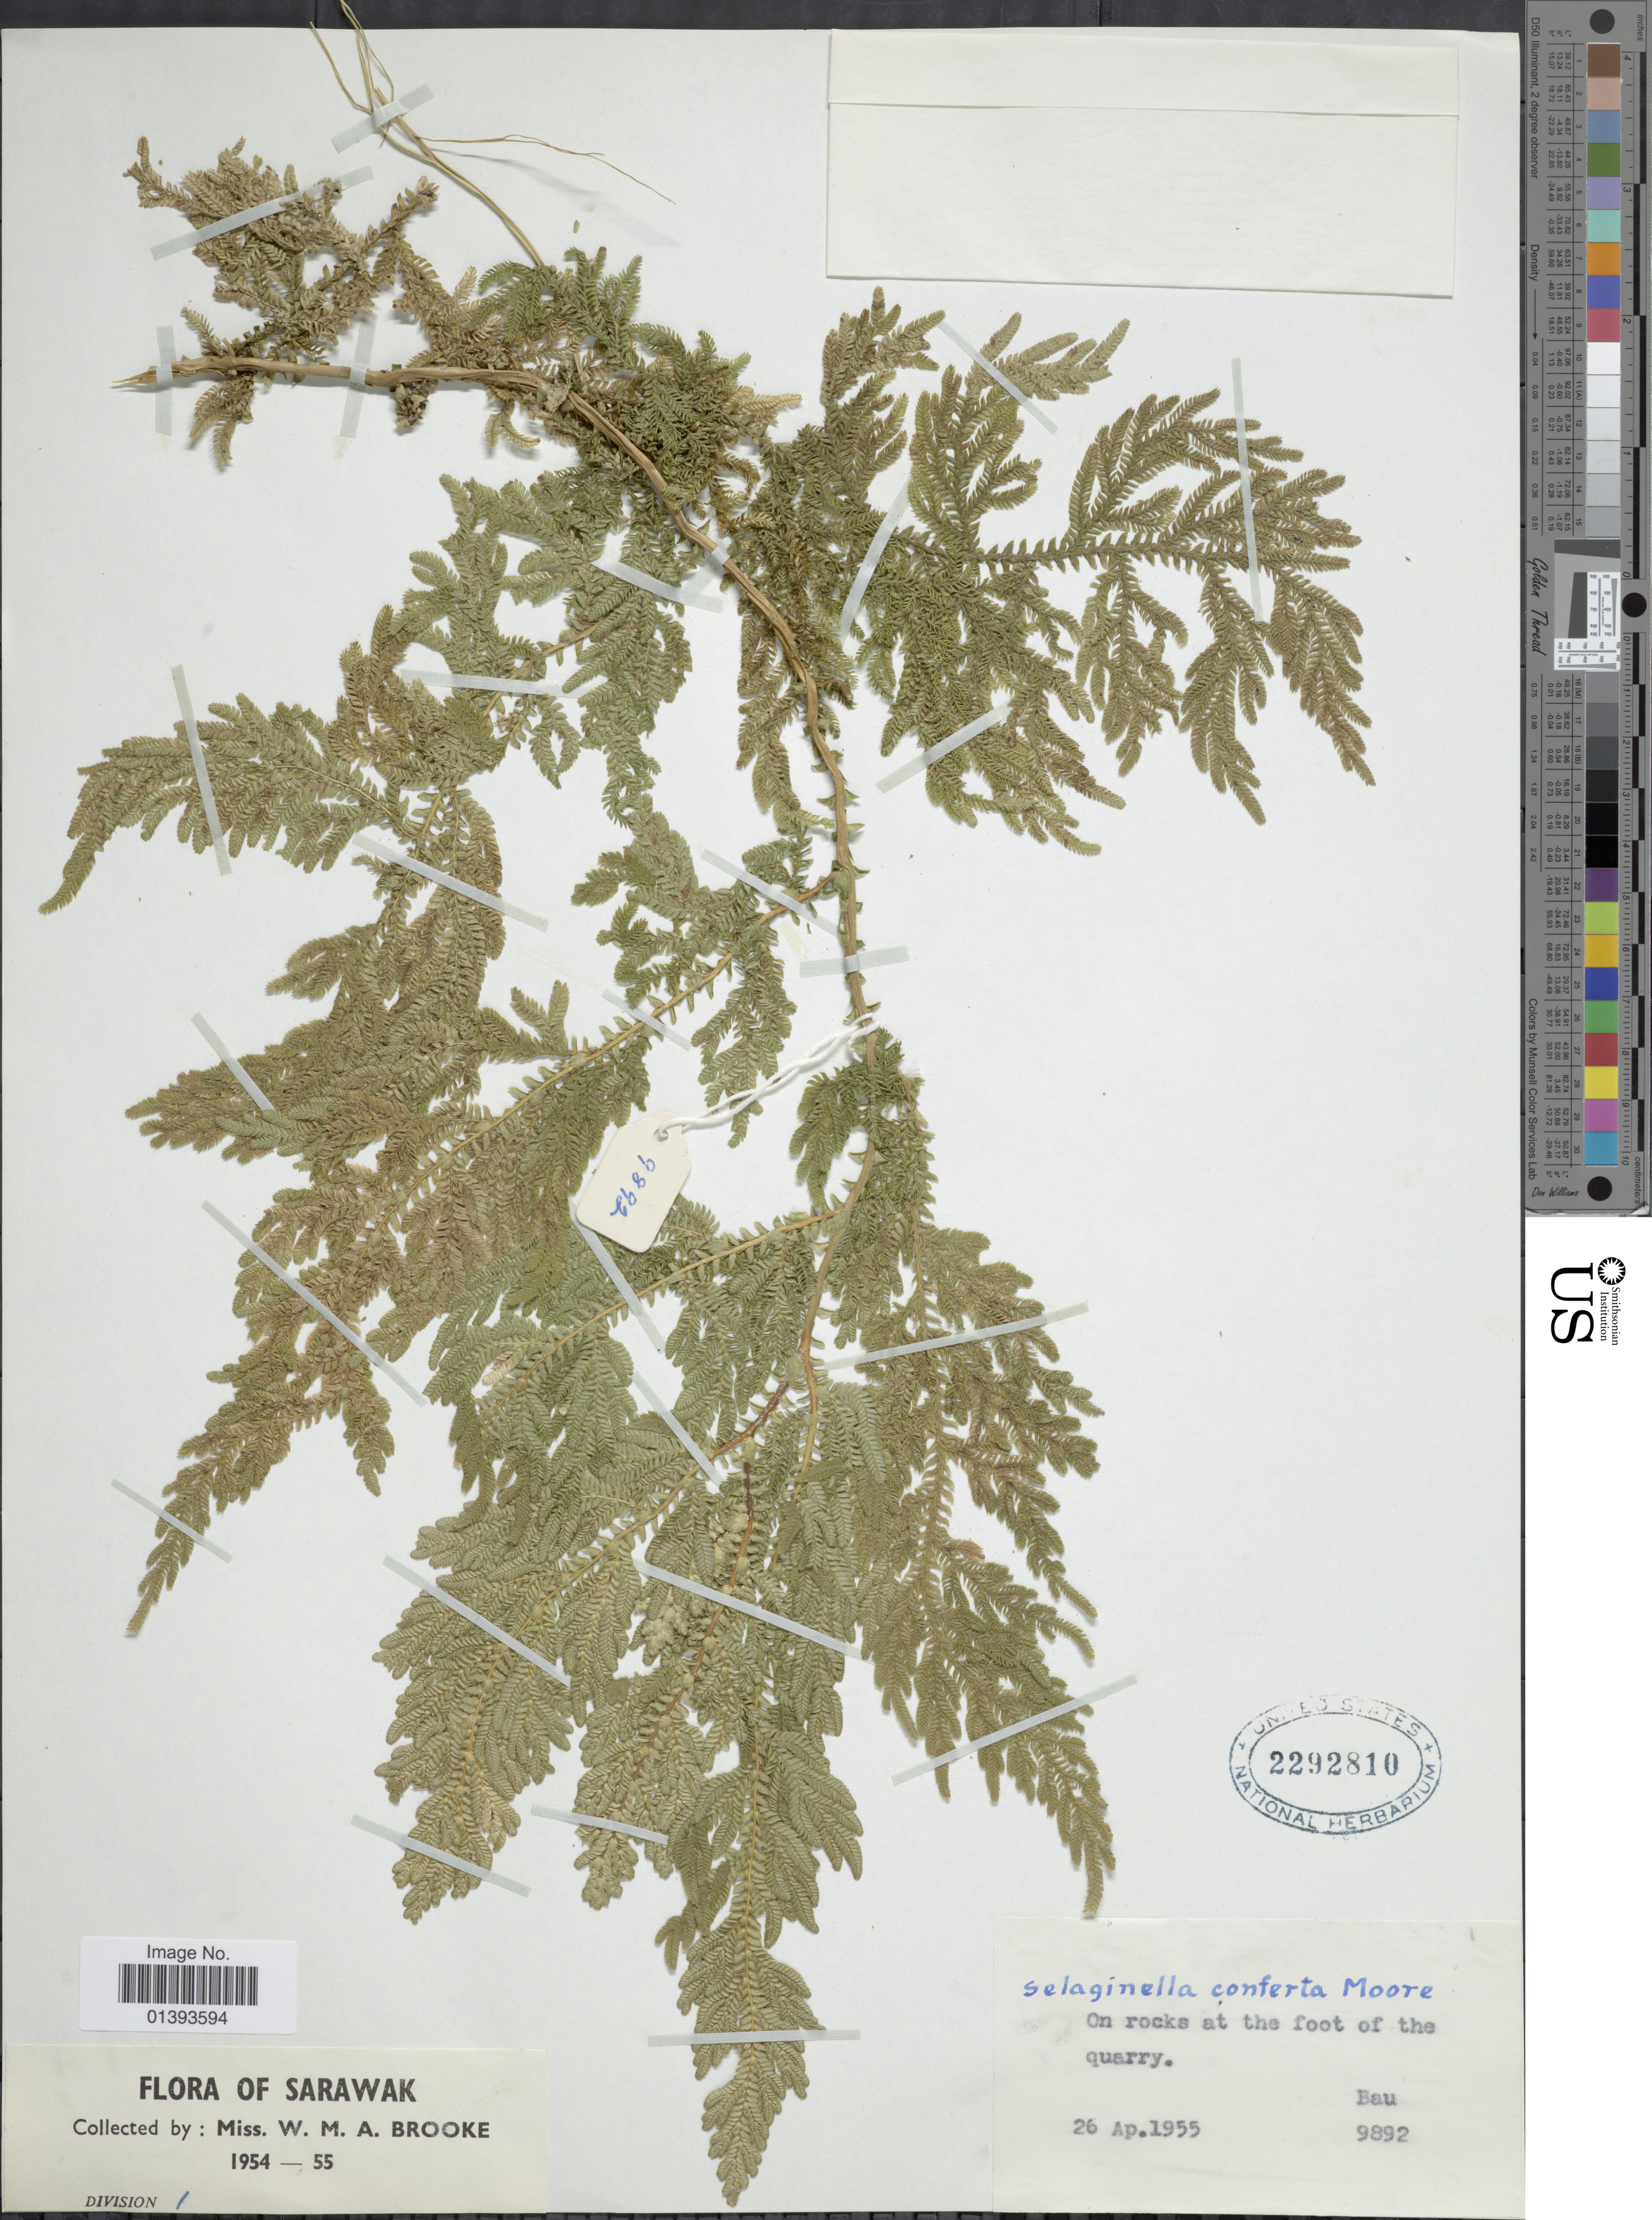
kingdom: Plantae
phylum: Tracheophyta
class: Lycopodiopsida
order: Selaginellales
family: Selaginellaceae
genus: Selaginella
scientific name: Selaginella conferta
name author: Baker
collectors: W. Brooke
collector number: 9892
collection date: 1955-04-26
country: Malaysia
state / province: Sarawak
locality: On rocks at the foot of the quarry, Bau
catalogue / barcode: US 2292810